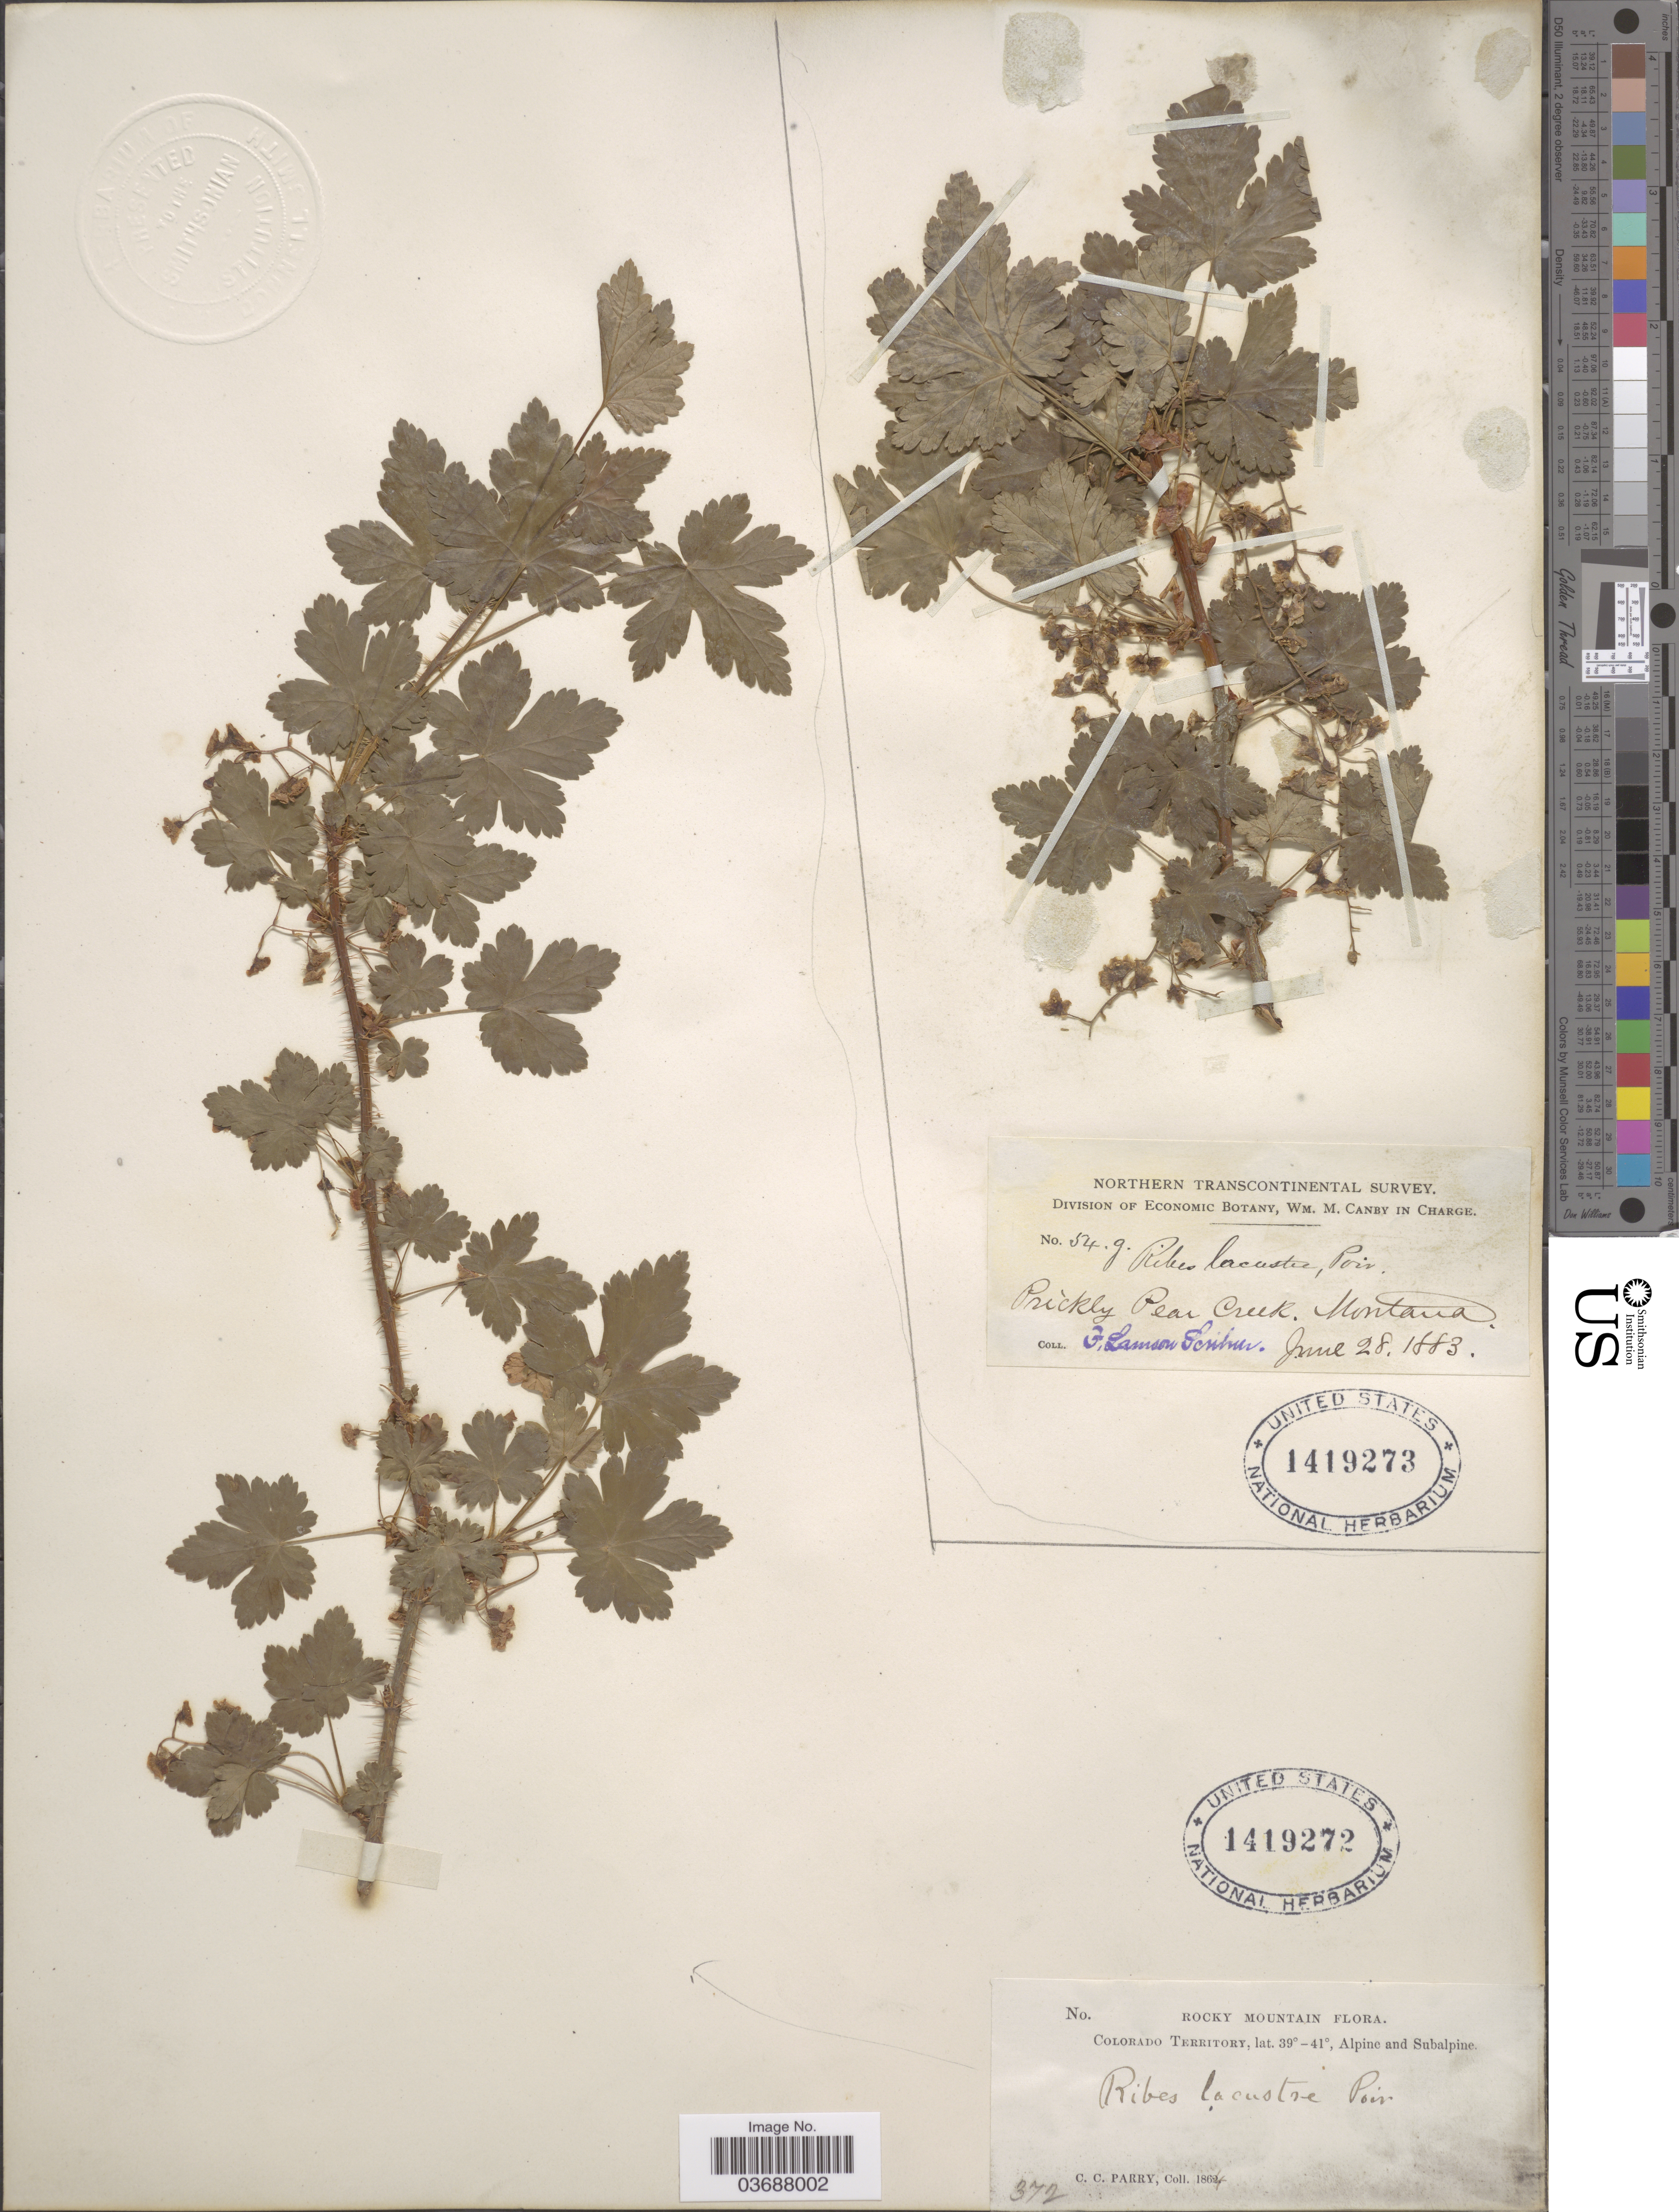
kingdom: Plantae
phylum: Tracheophyta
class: Magnoliopsida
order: Saxifragales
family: Grossulariaceae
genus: Ribes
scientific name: Ribes lacustre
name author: (Pers.) Poir.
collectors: C. C. Parry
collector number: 372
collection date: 1864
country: United States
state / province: Colorado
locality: Rocky Mountain. Colorado Territory. Alpine and Subalpine.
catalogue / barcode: US 1419272